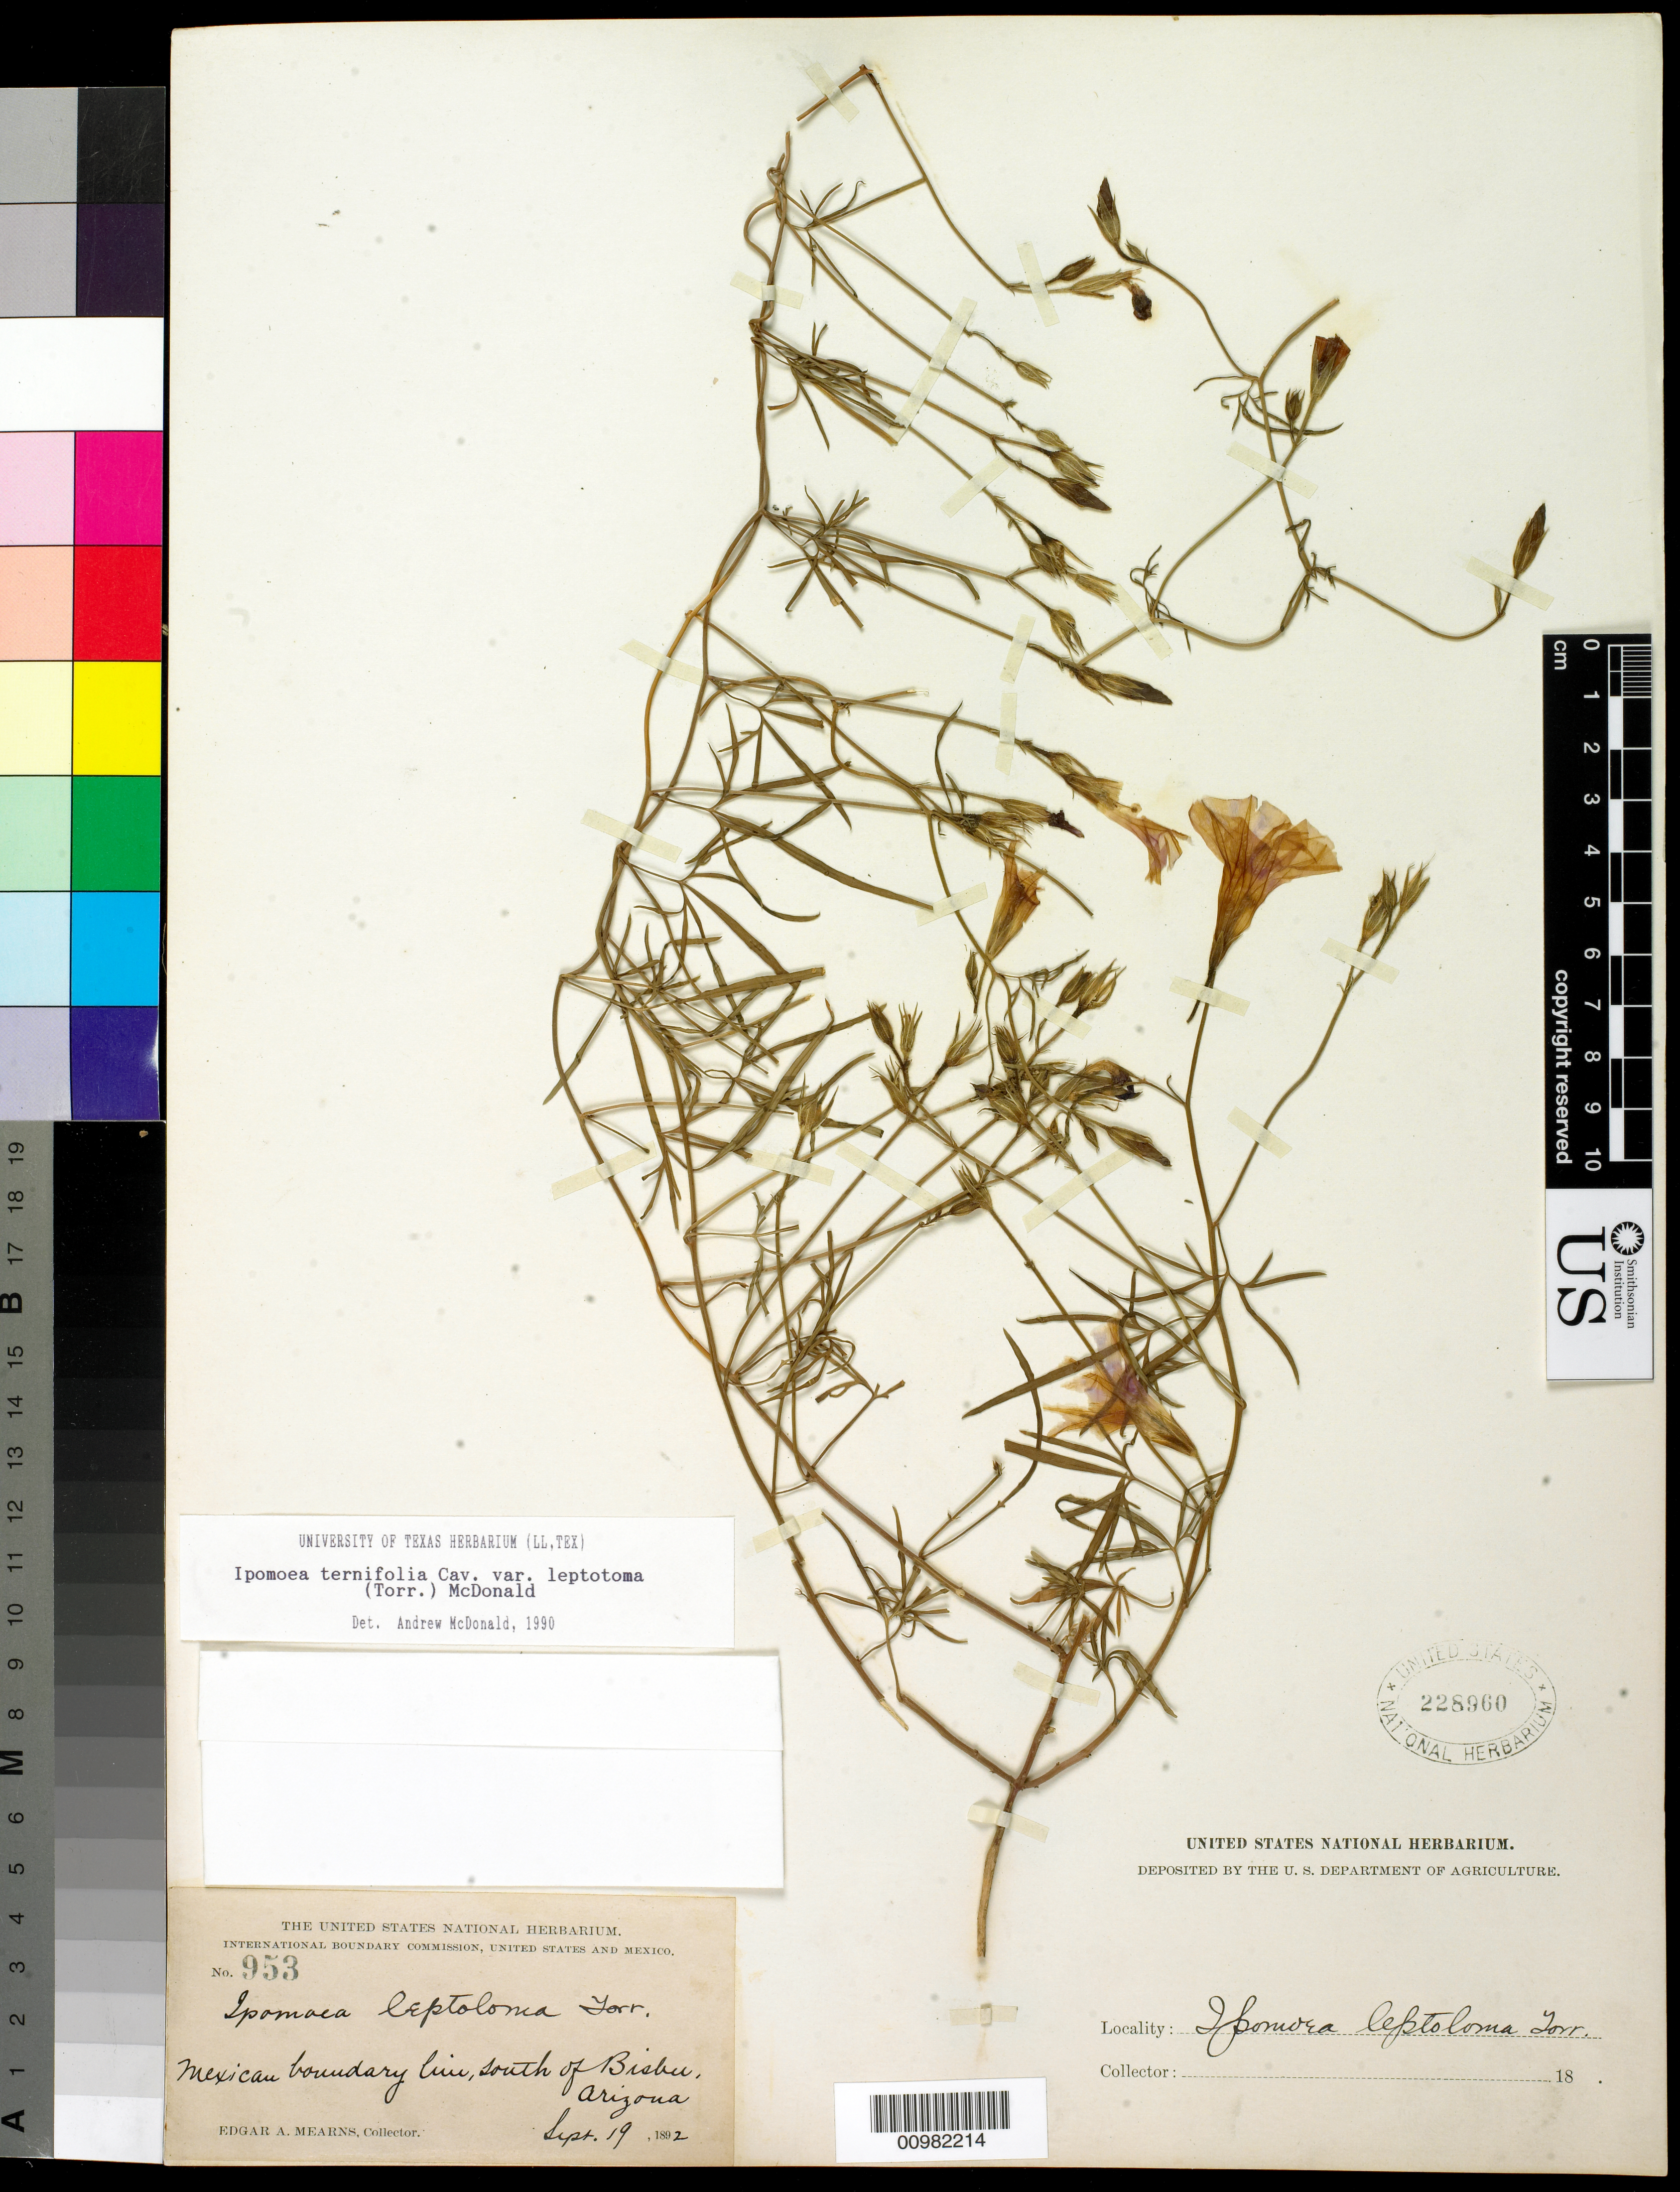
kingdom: Plantae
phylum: Tracheophyta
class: Magnoliopsida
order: Solanales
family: Convolvulaceae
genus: Ipomoea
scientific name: Ipomoea ternifolia var. leptotoma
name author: (Torr.) J.A. McDonald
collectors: E. A. Mearns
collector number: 953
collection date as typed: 19 Sep 1892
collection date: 1892-09-19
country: United States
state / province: Arizona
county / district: Cochise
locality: Mexican Boundary Line, S of Bisbee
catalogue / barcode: US 228960